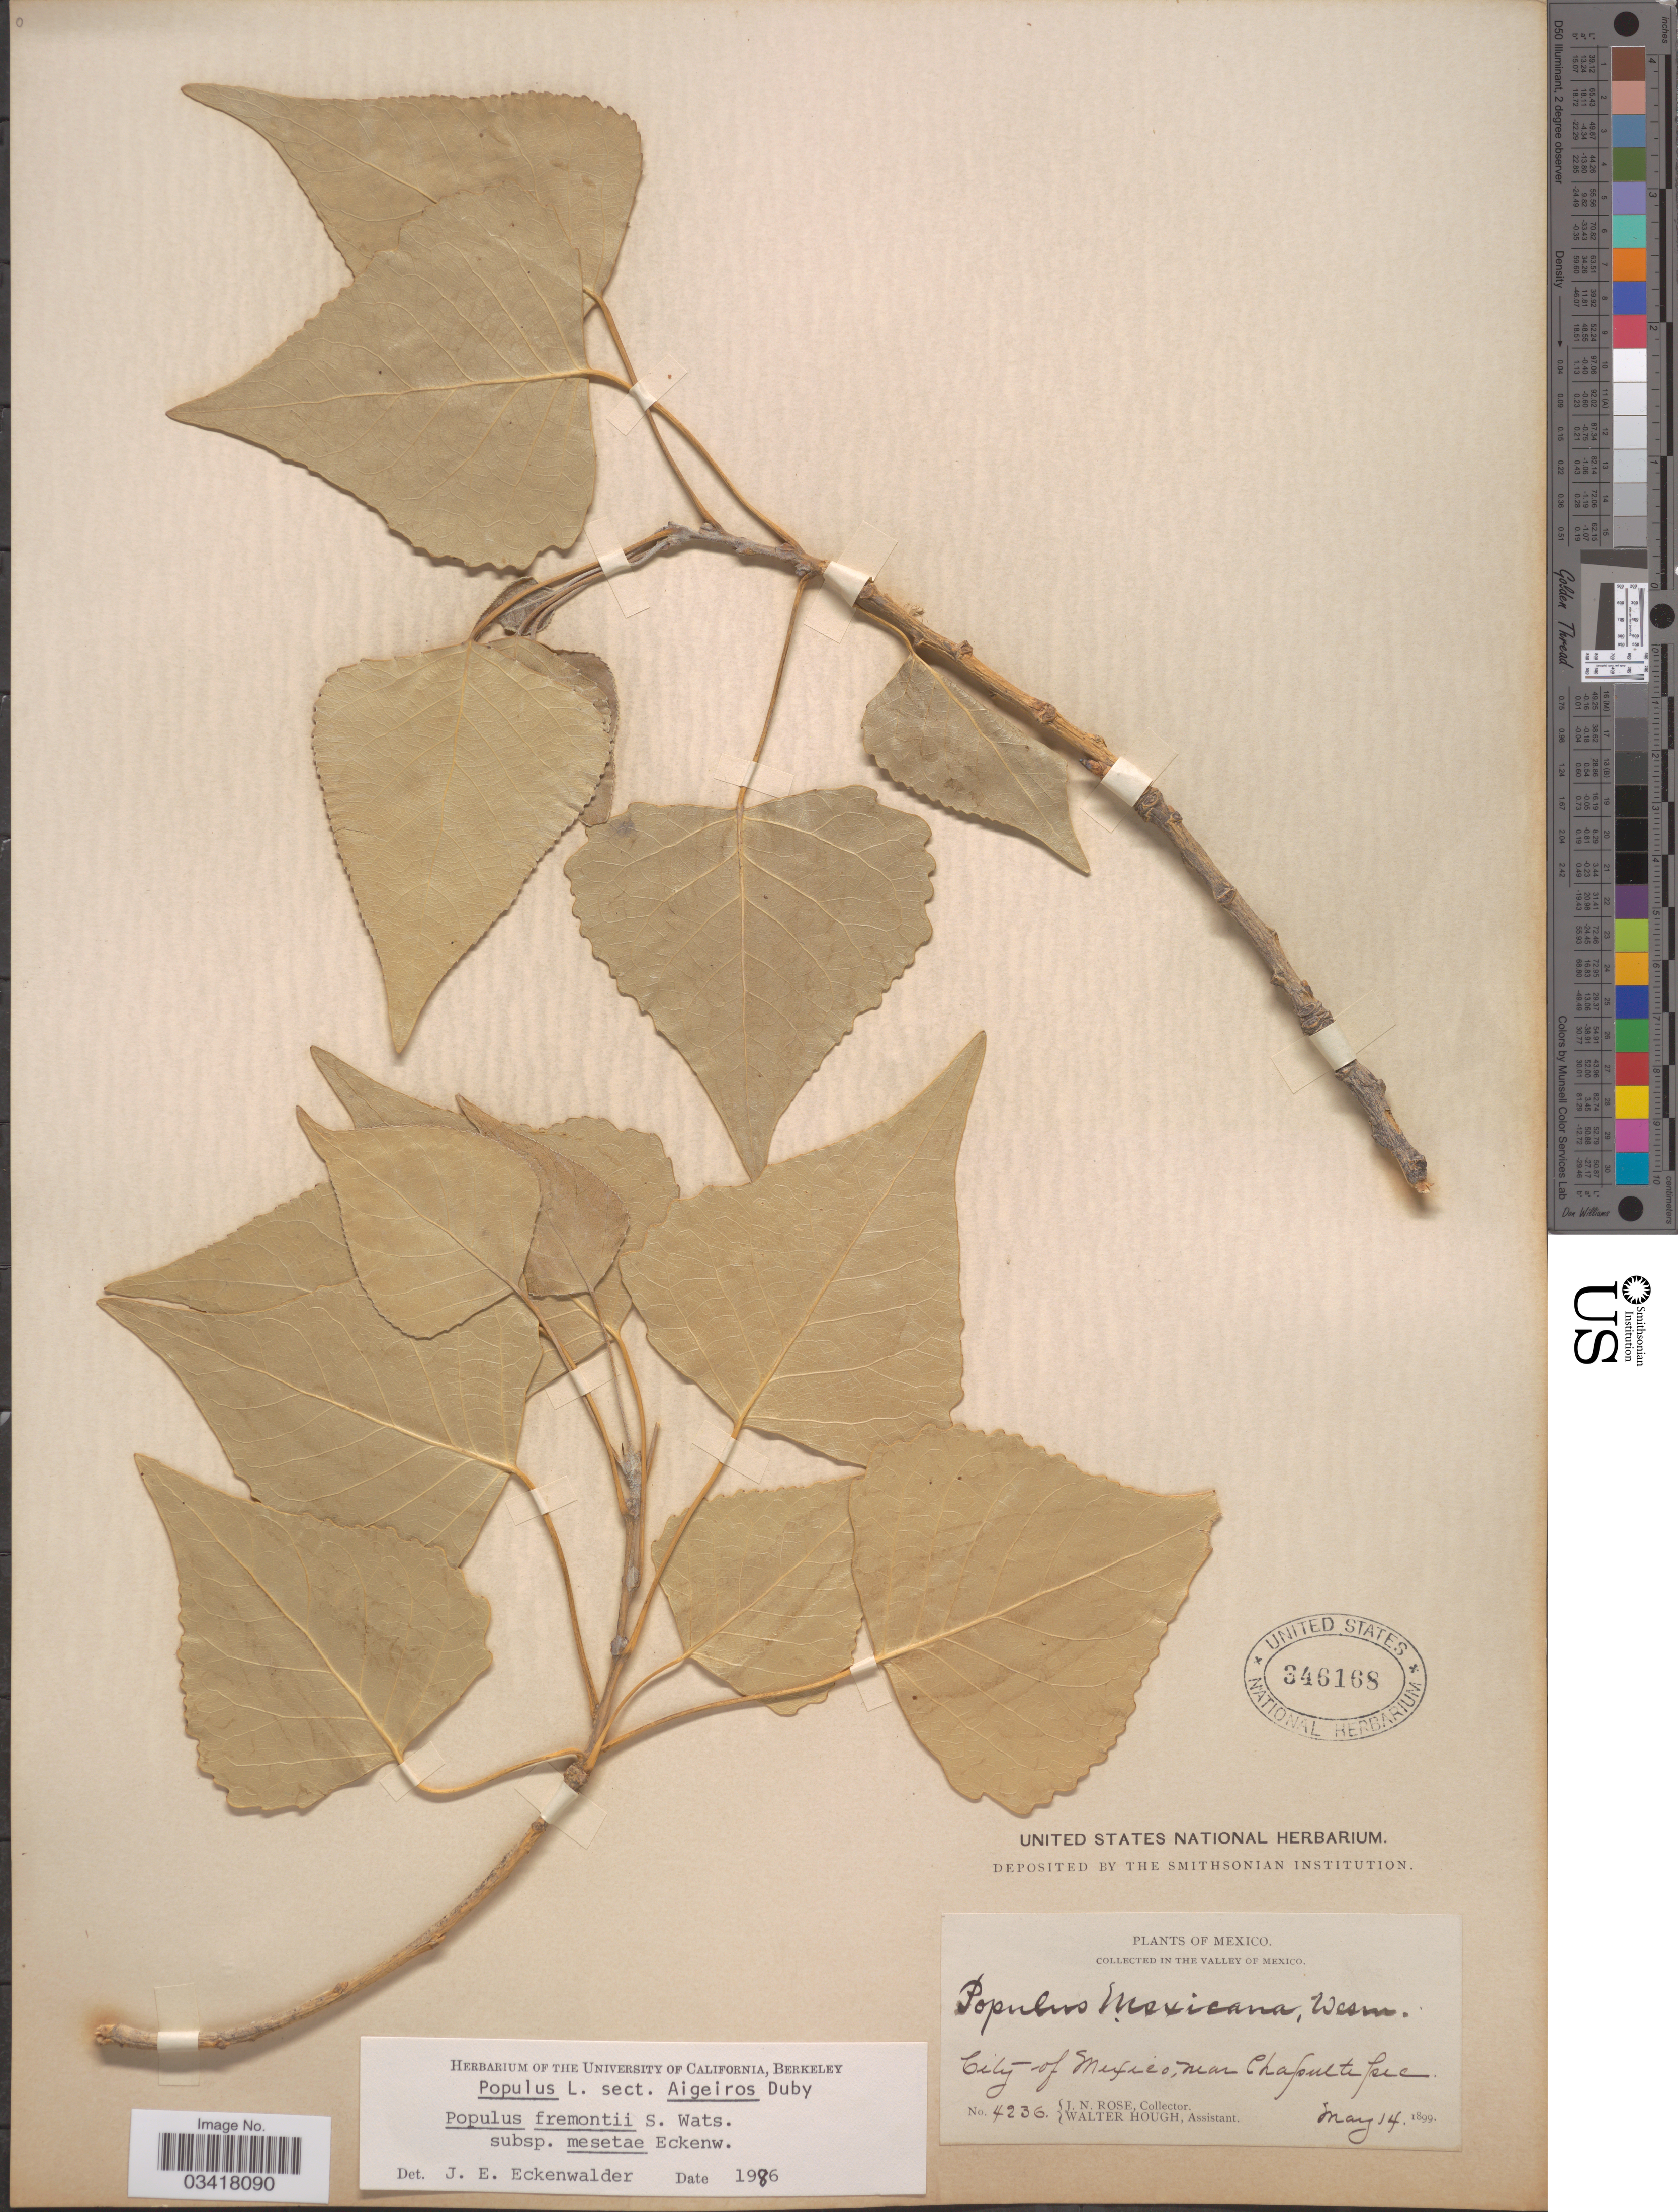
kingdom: Plantae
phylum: Tracheophyta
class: Magnoliopsida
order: Malpighiales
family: Salicaceae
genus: Populus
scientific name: Populus fremontii subsp. mesetae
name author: Eckenw.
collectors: J. N. Rose & W. Hough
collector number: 4236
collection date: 1899-05-14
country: Mexico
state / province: México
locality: In the valley of Mexico. City of Mexico, near Chapultepec.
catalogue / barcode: US 346168